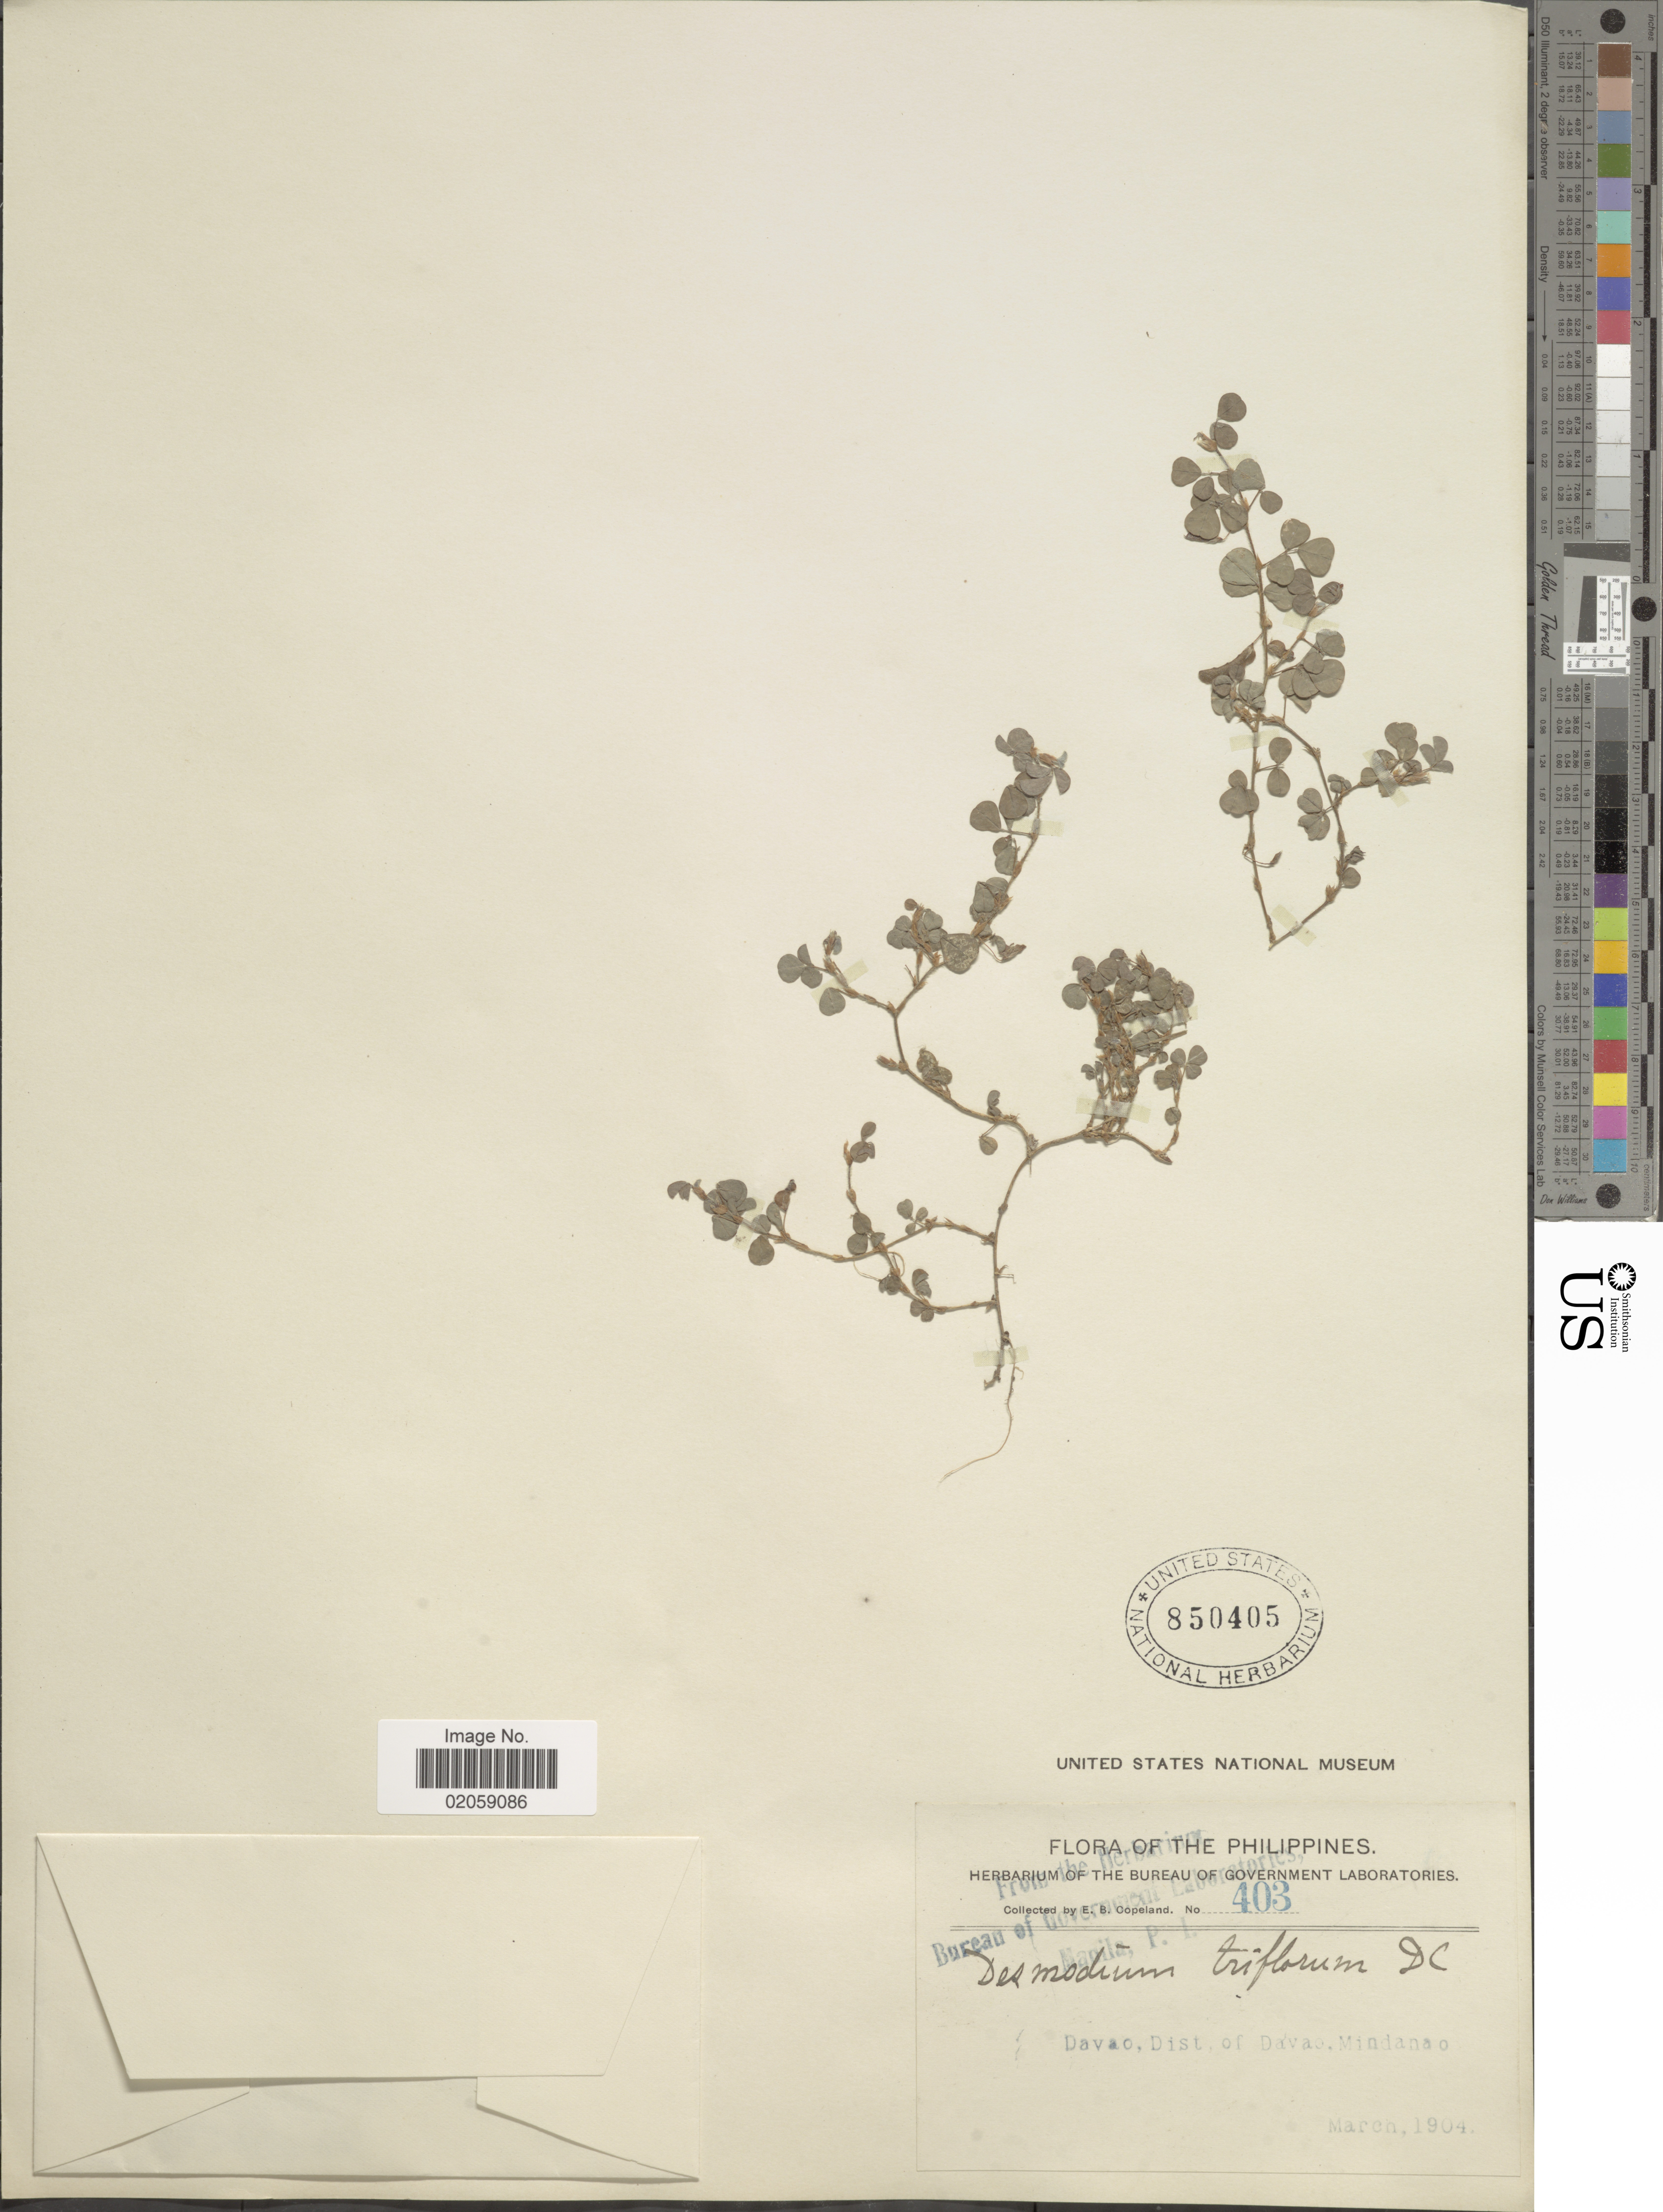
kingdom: Plantae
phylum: Tracheophyta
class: Magnoliopsida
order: Fabales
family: Fabaceae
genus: Grona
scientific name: Grona triflora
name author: (L.) H. Ohashi & K. Ohashi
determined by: Strong, Mark T., (BOT), Smithsonian Institution - National Museum of Natural History (UNITED STATES)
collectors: E. B. Copeland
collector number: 403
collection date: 1904-03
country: Philippines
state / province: Davao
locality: Davao, Dist. of Davao, Mindanao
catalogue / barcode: US 850405